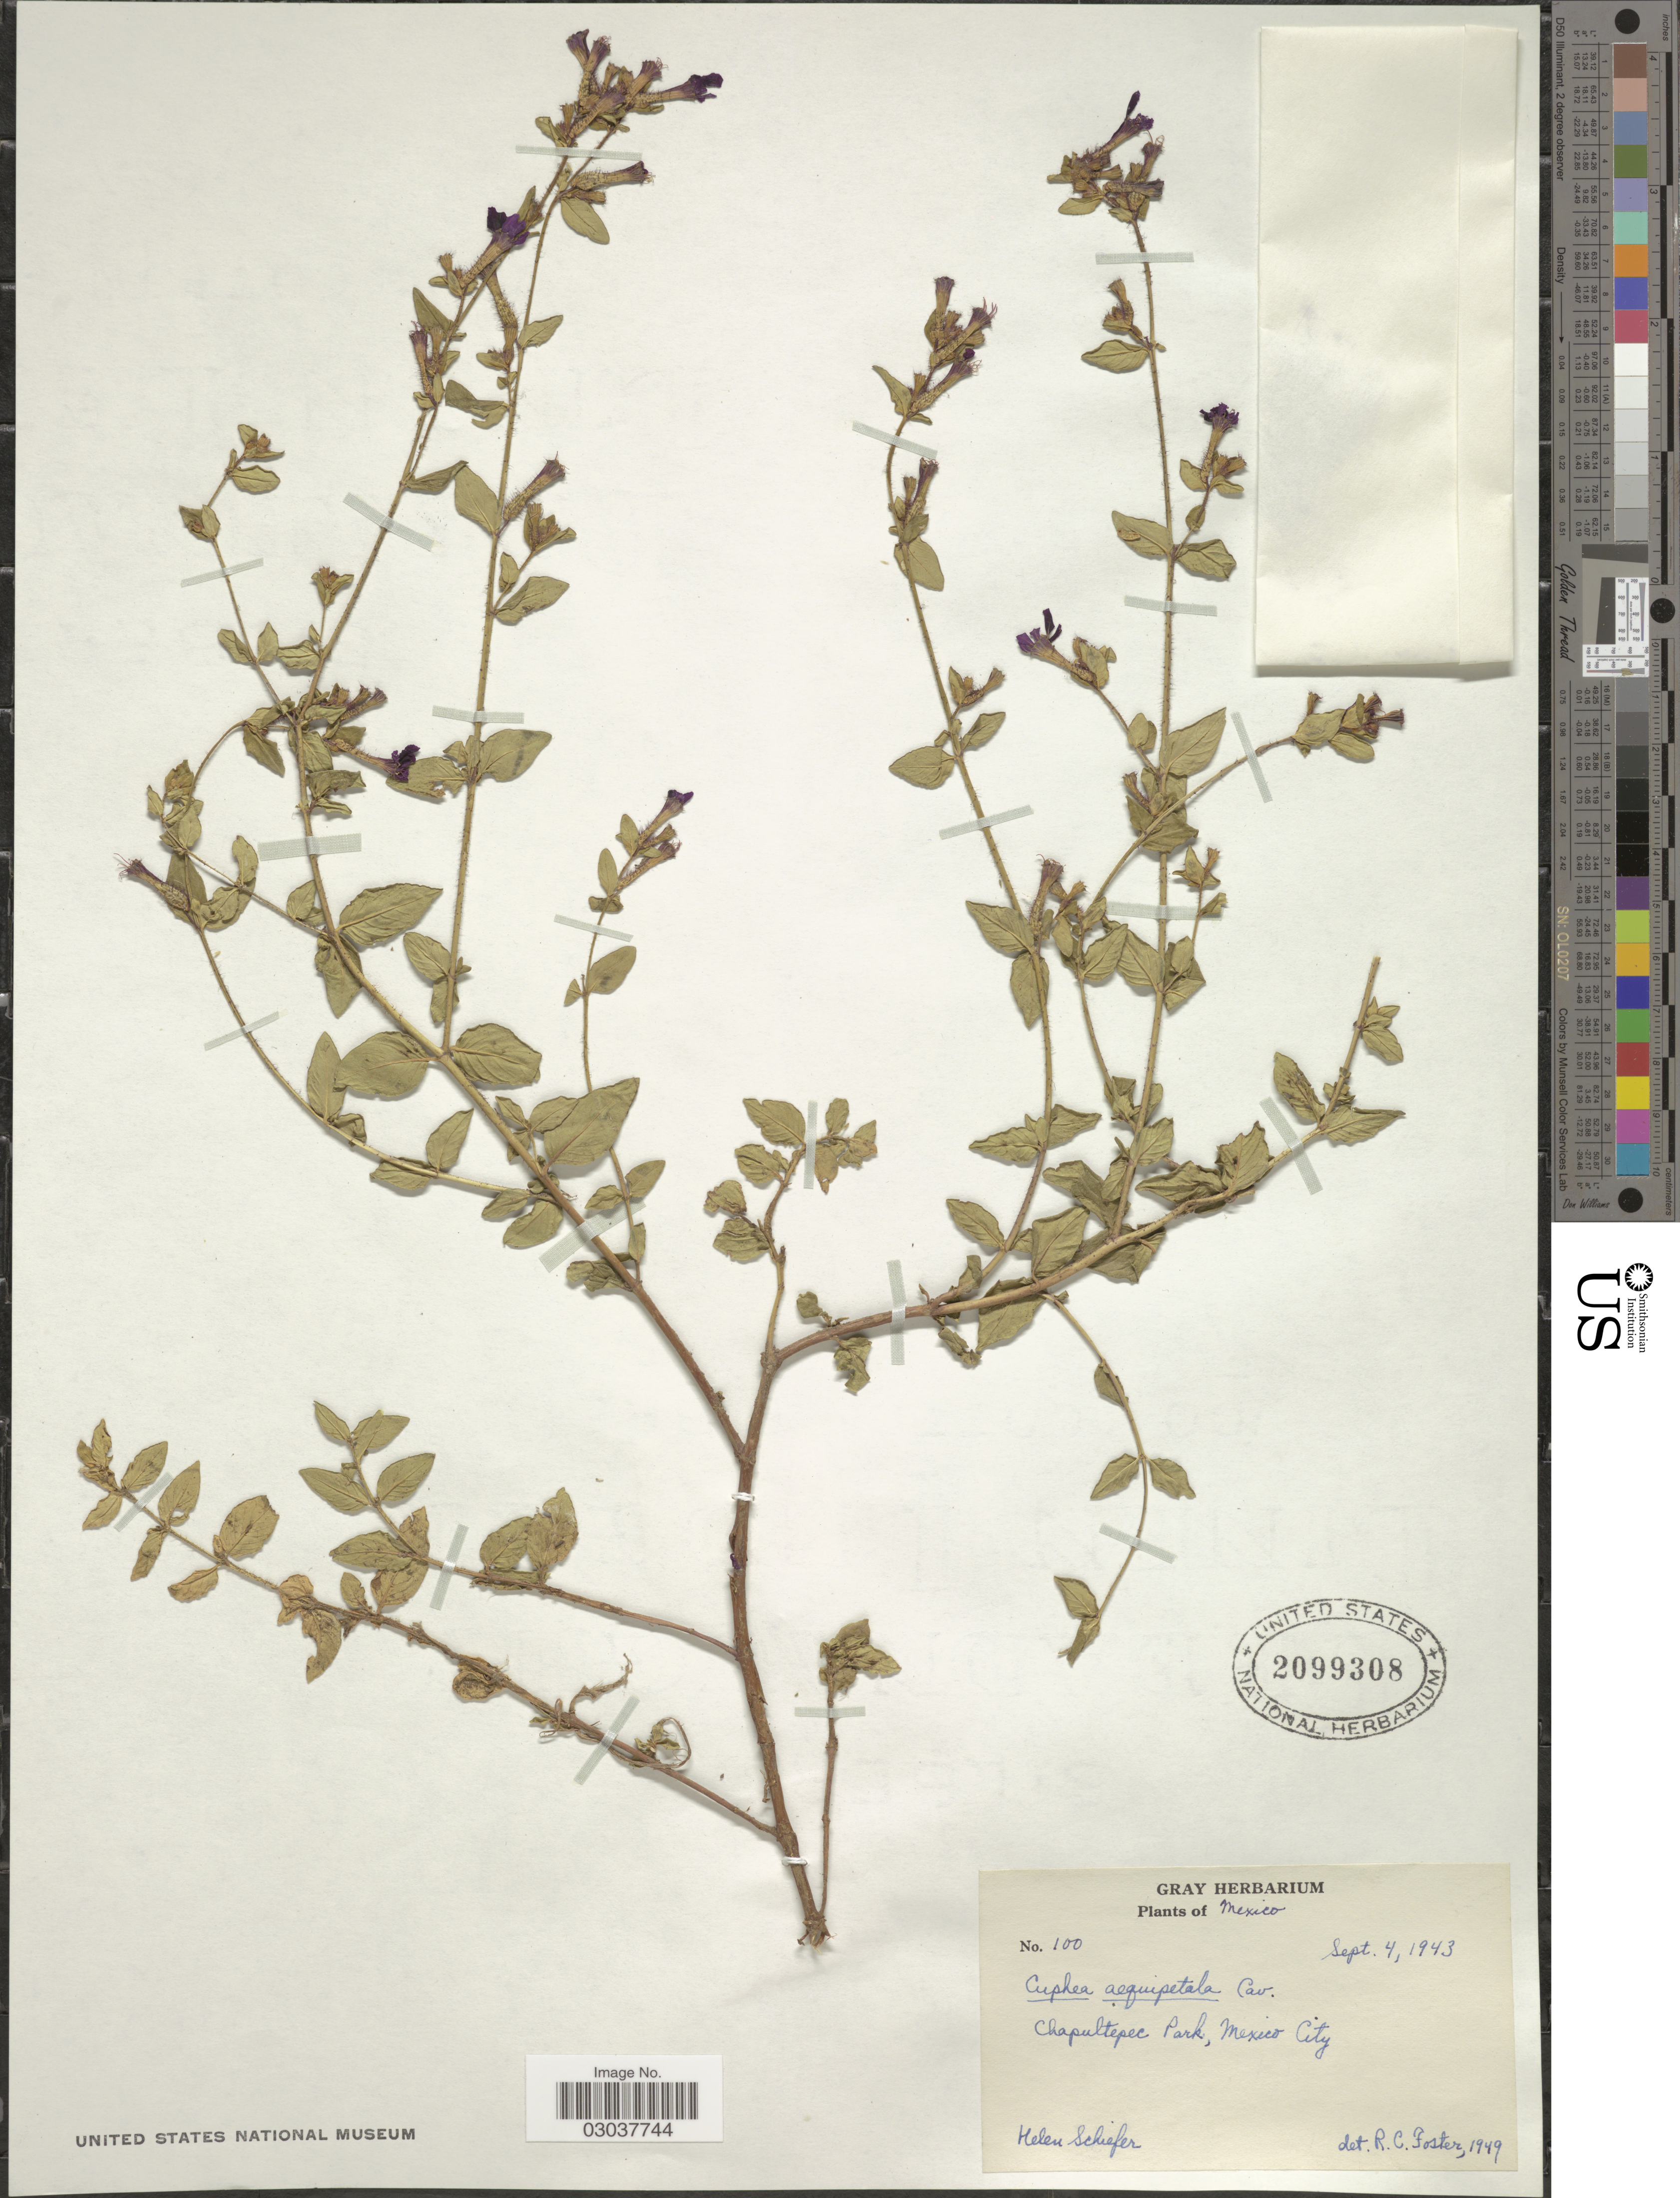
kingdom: Plantae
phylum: Tracheophyta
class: Magnoliopsida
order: Myrtales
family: Lythraceae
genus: Cuphea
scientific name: Cuphea aequipetala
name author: Cav.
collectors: H. Schiefer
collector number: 100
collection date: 1943-09-04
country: Mexico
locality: Chapultepec Park, Mexico City.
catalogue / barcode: US 2099308